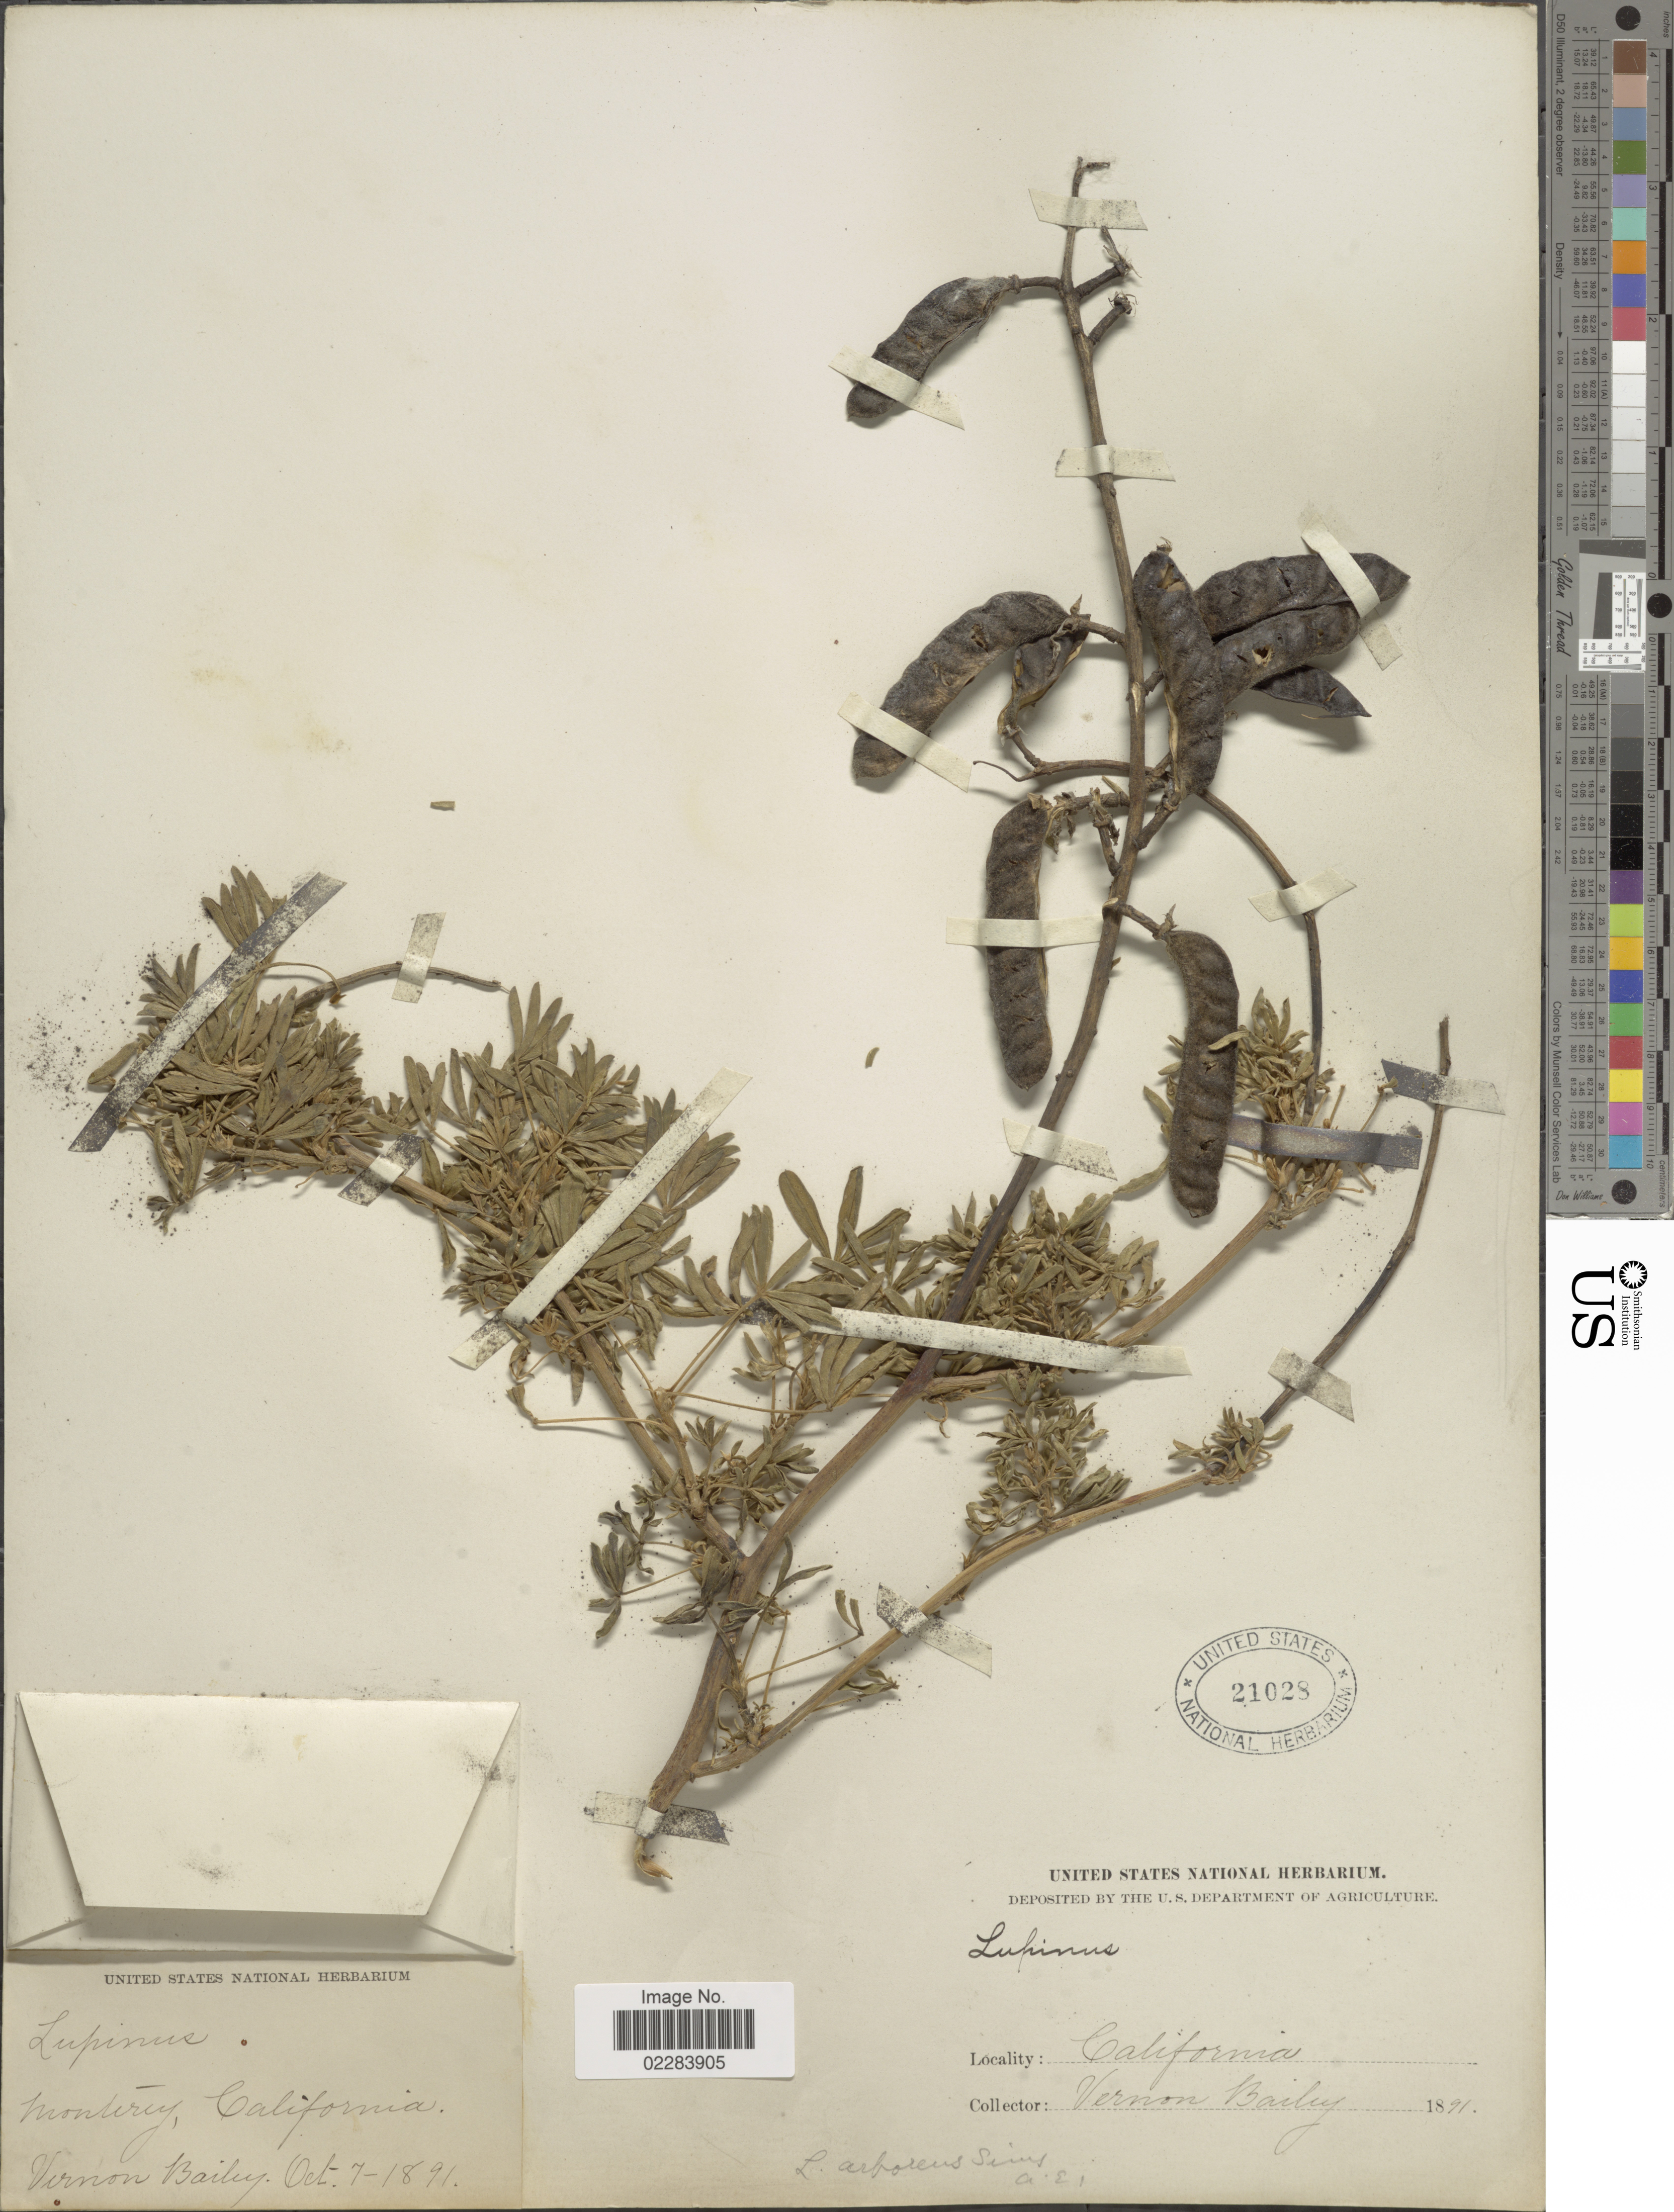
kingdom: Plantae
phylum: Tracheophyta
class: Magnoliopsida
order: Fabales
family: Fabaceae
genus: Lupinus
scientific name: Lupinus arboreus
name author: Sims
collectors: V. O. Bailey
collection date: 1891-10-07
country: United States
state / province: California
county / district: Monterey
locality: Monterey.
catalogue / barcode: US 21028